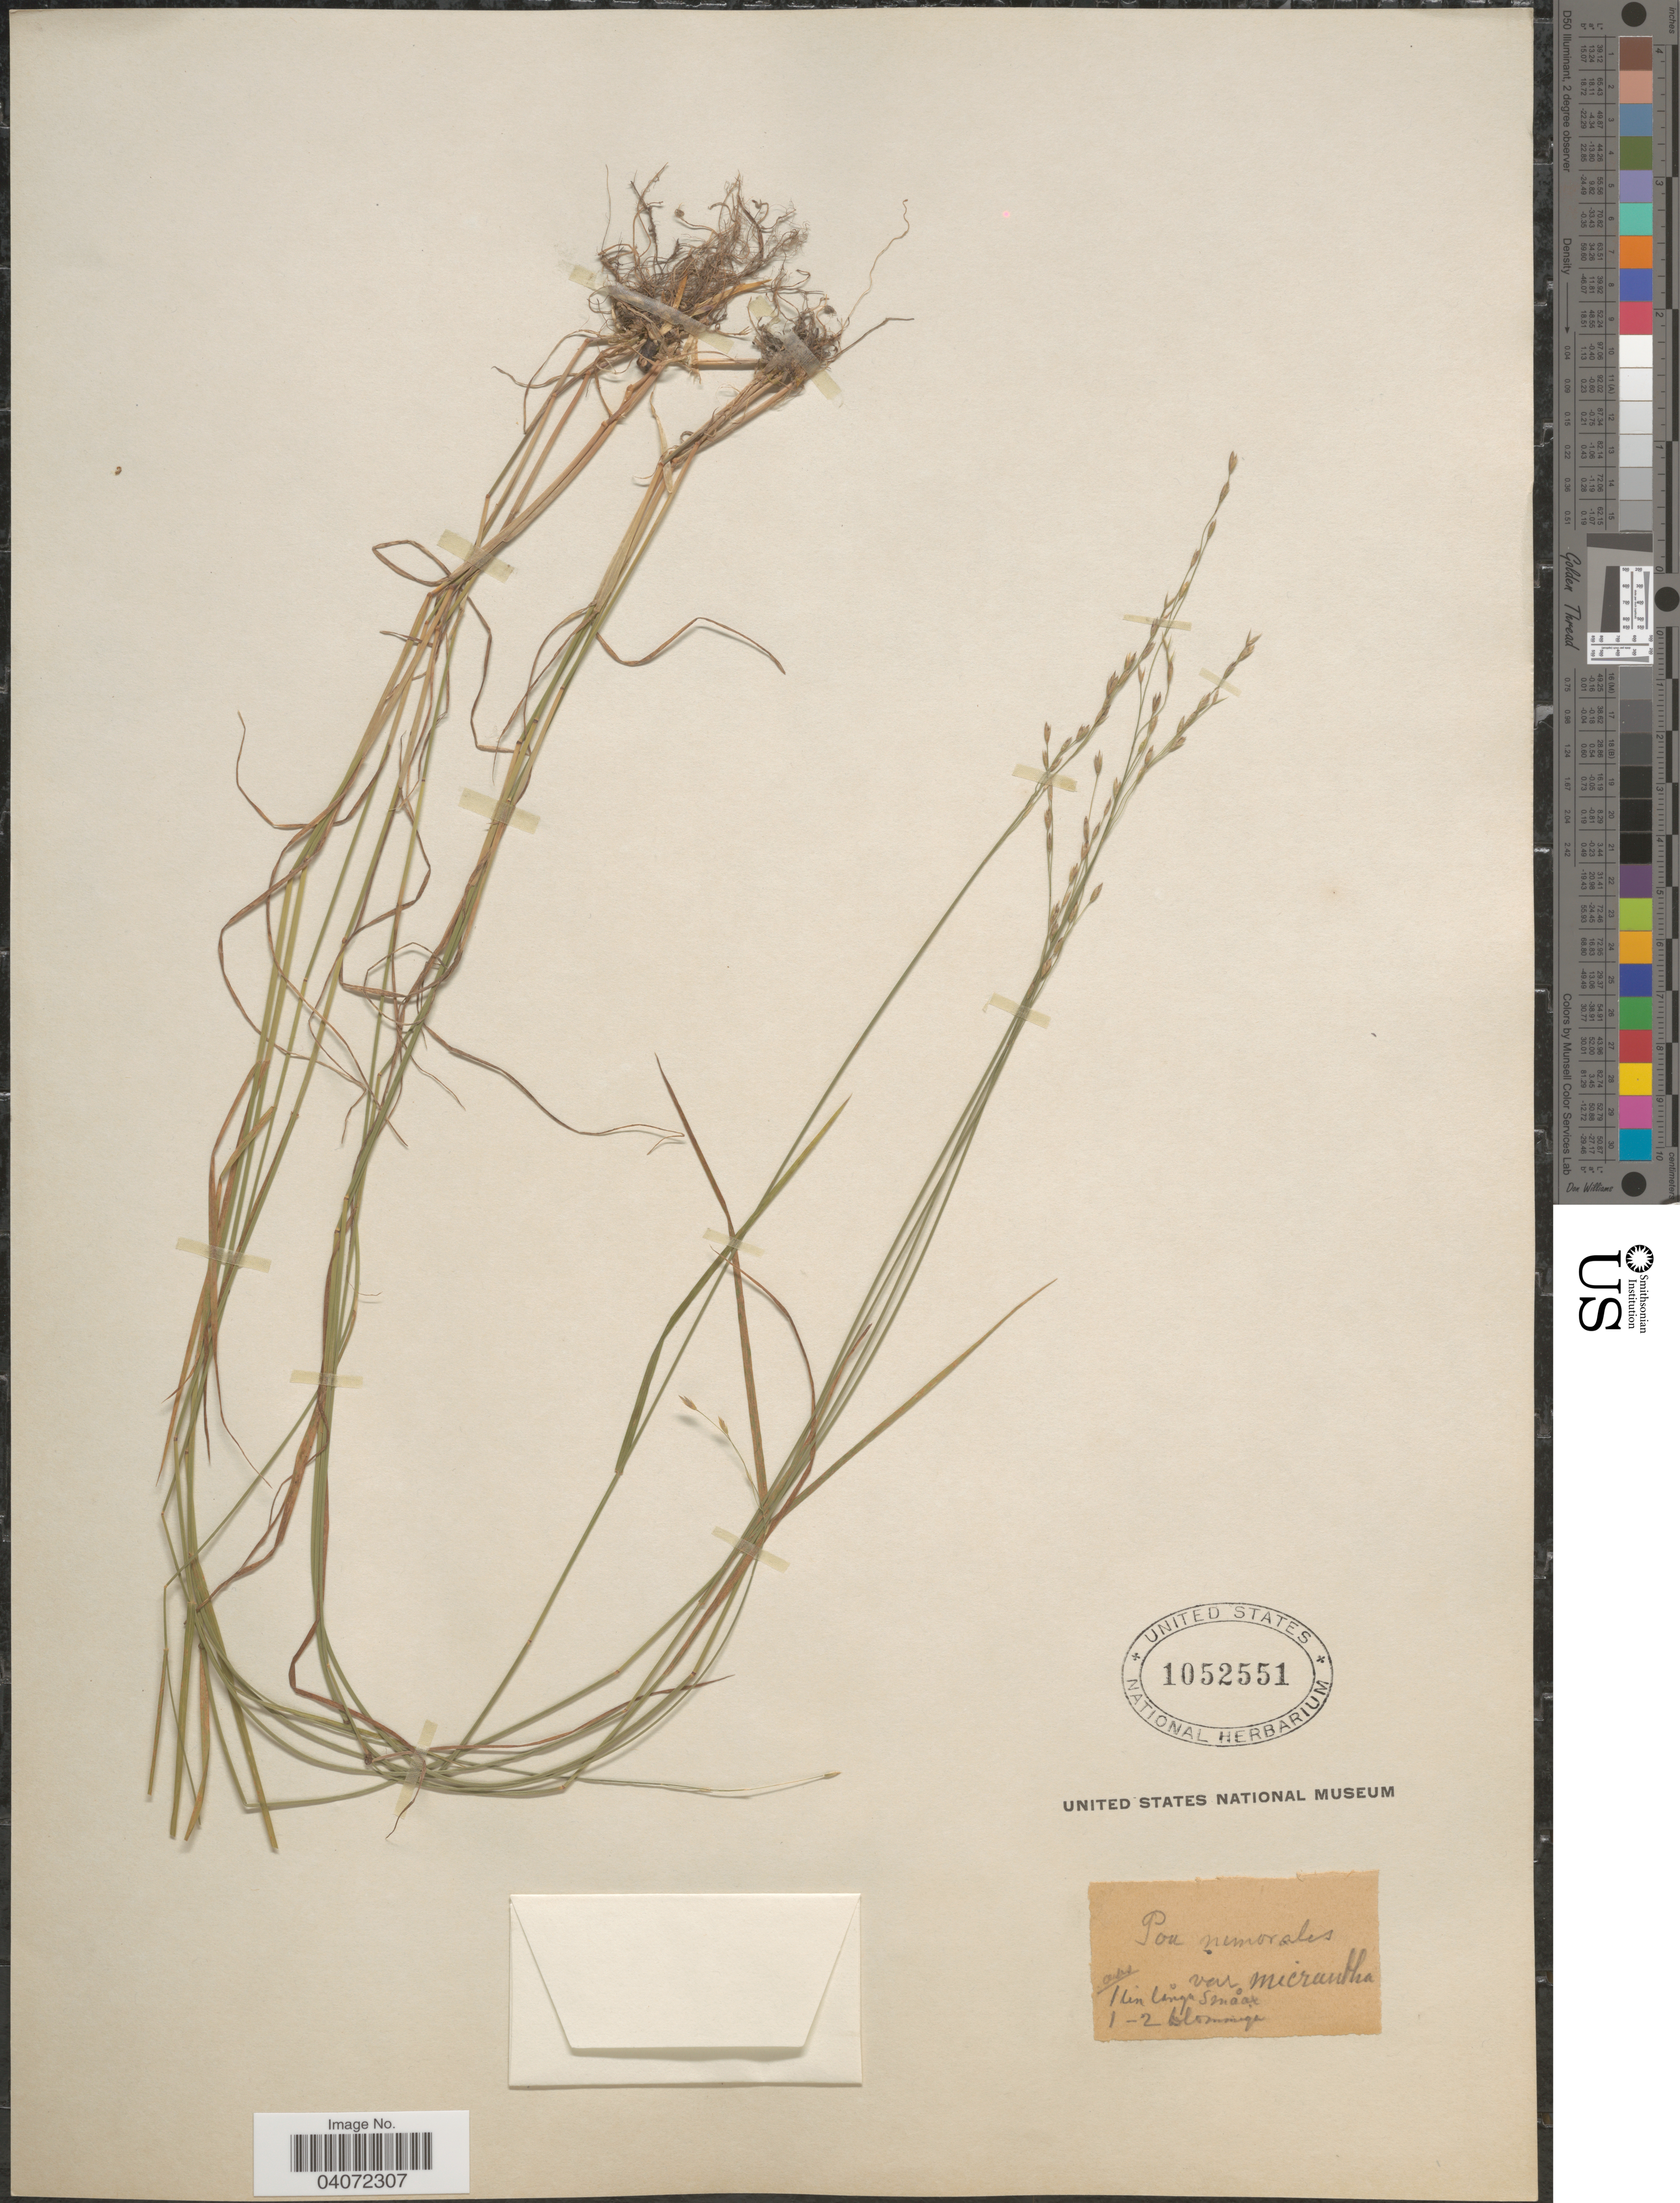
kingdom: Plantae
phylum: Tracheophyta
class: Liliopsida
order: Poales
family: Poaceae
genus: Poa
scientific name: Poa nemoralis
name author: L.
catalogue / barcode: US 1052551